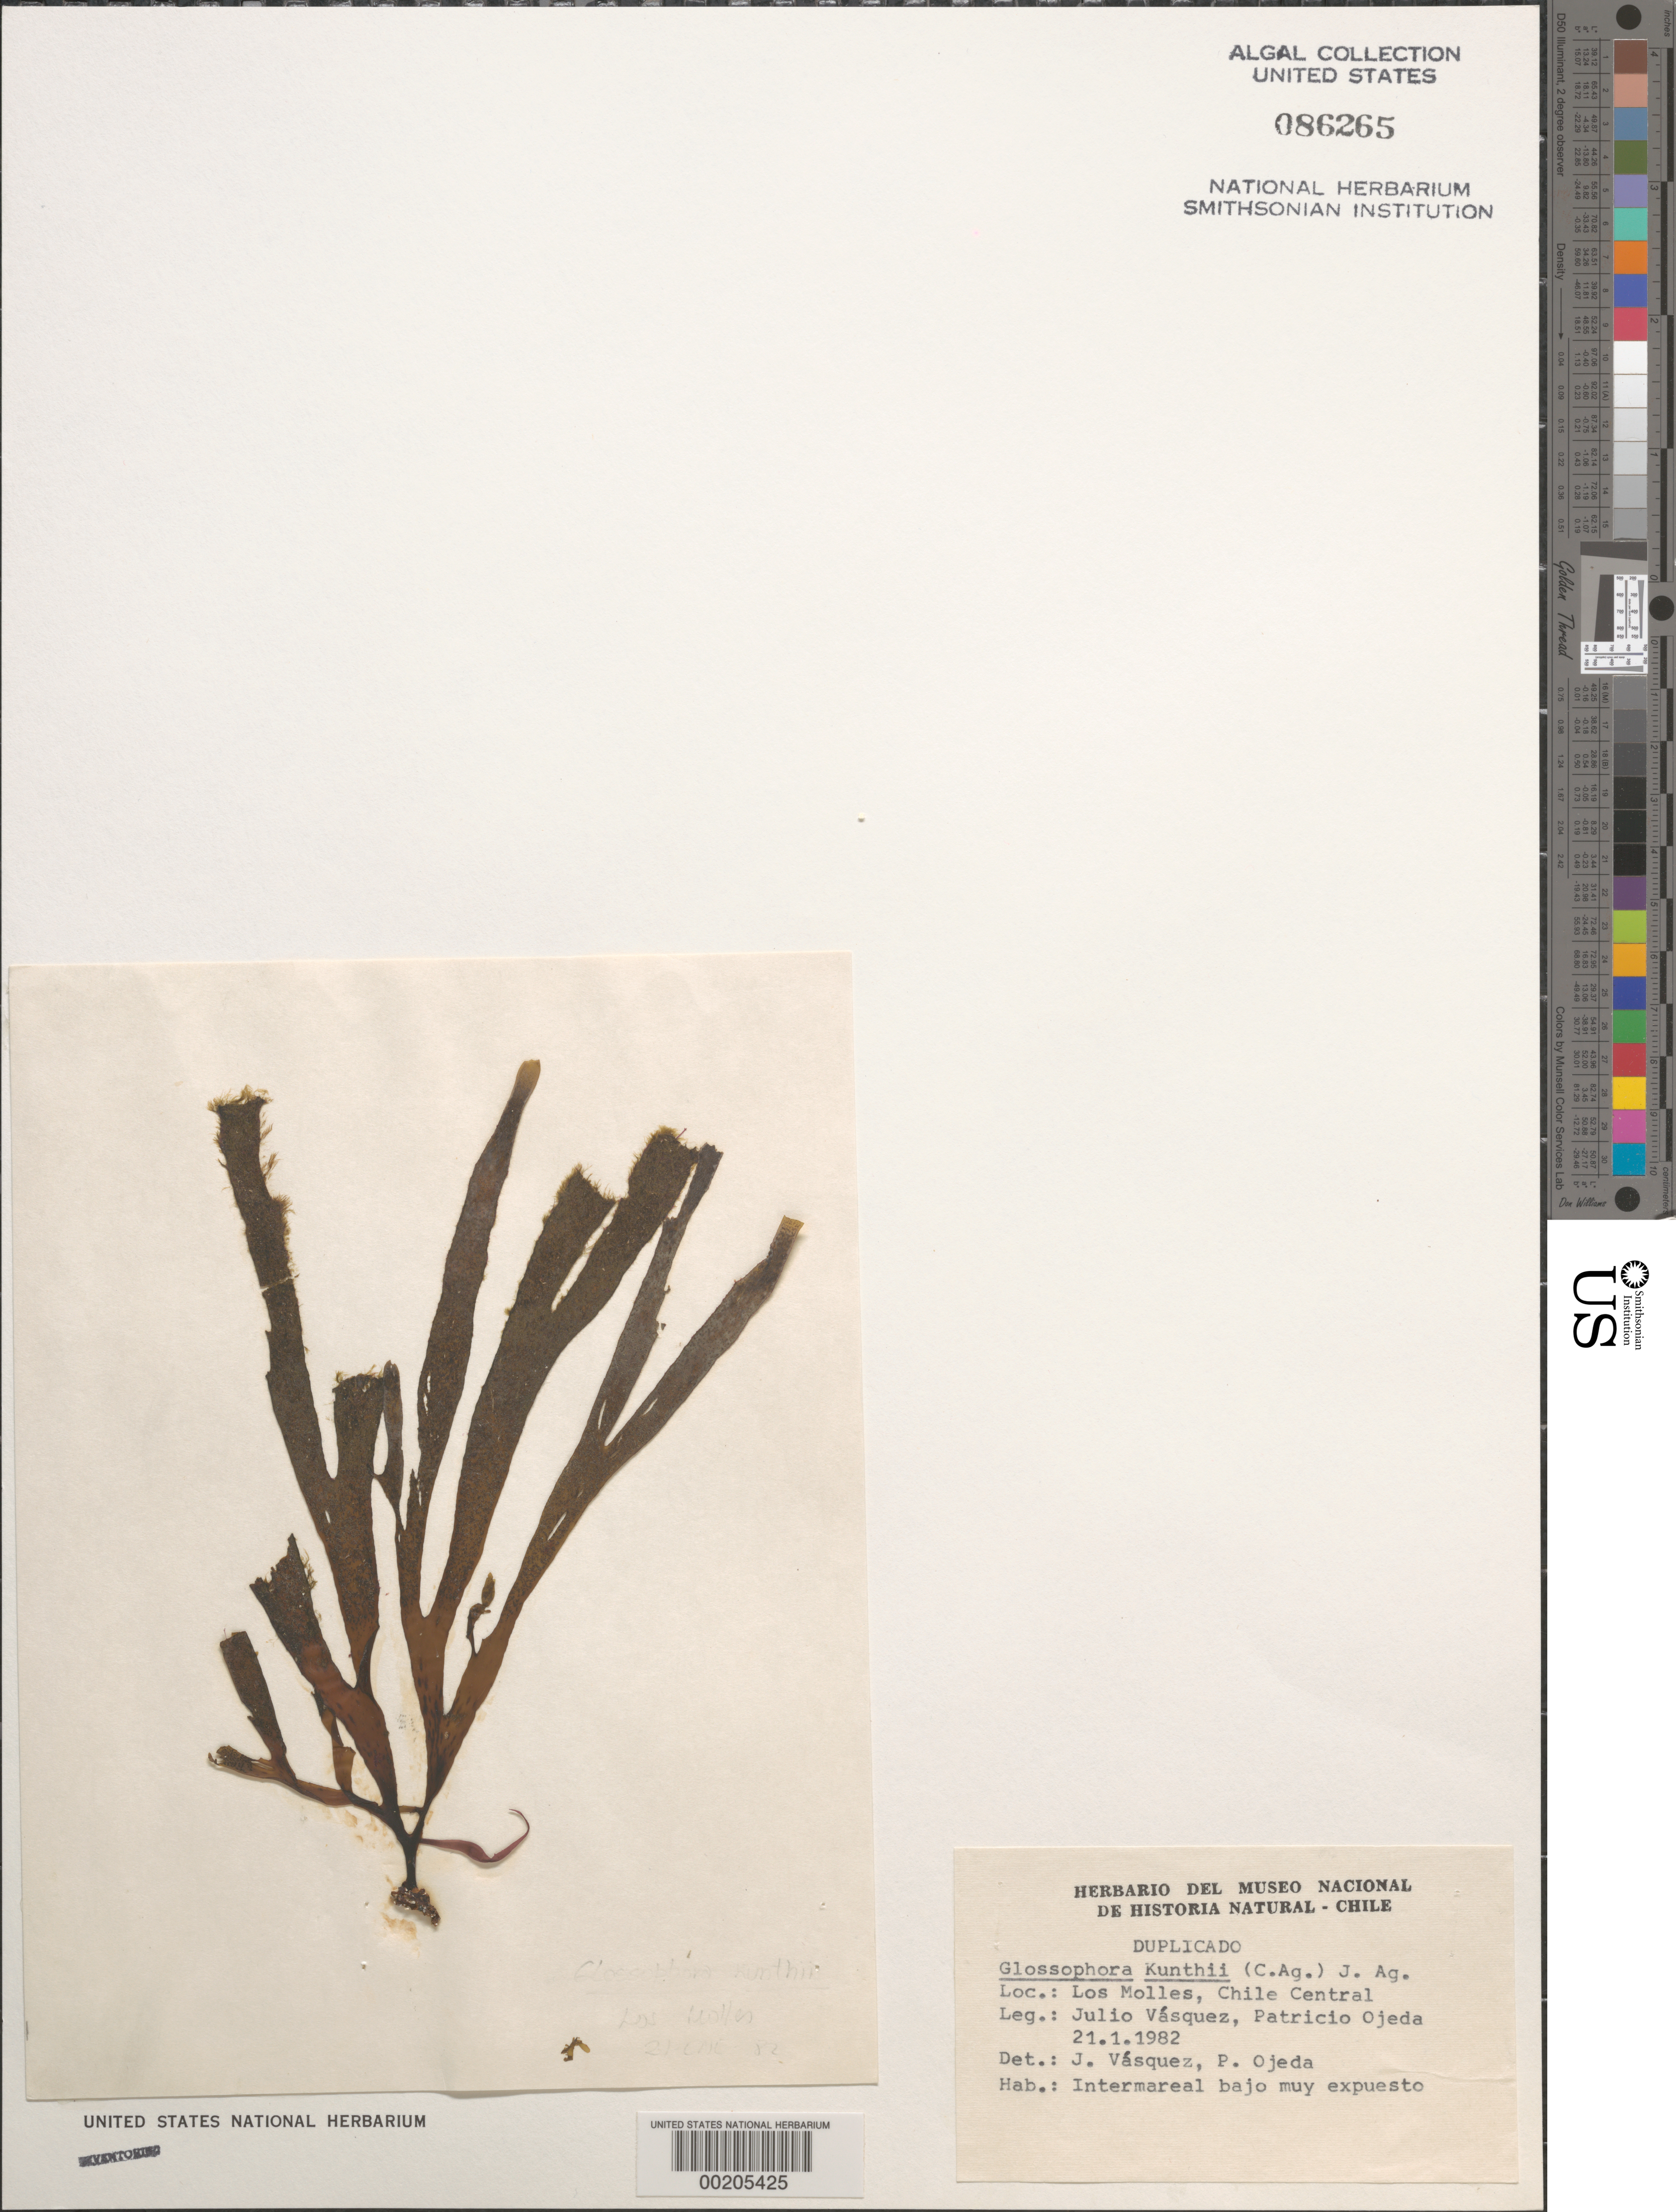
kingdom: Chromista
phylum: Ochrophyta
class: Phaeophyceae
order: Dictyotales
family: Dictyotaceae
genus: Dictyota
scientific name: Dictyota kunthii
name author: (C. Agardh) Grev.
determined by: Algae name updating Project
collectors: J. Vazquez & P. Ojeda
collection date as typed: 21 Jan 1982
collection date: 1982-01-21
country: Chile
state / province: Valparaíso (V)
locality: Los molles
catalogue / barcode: US 86265